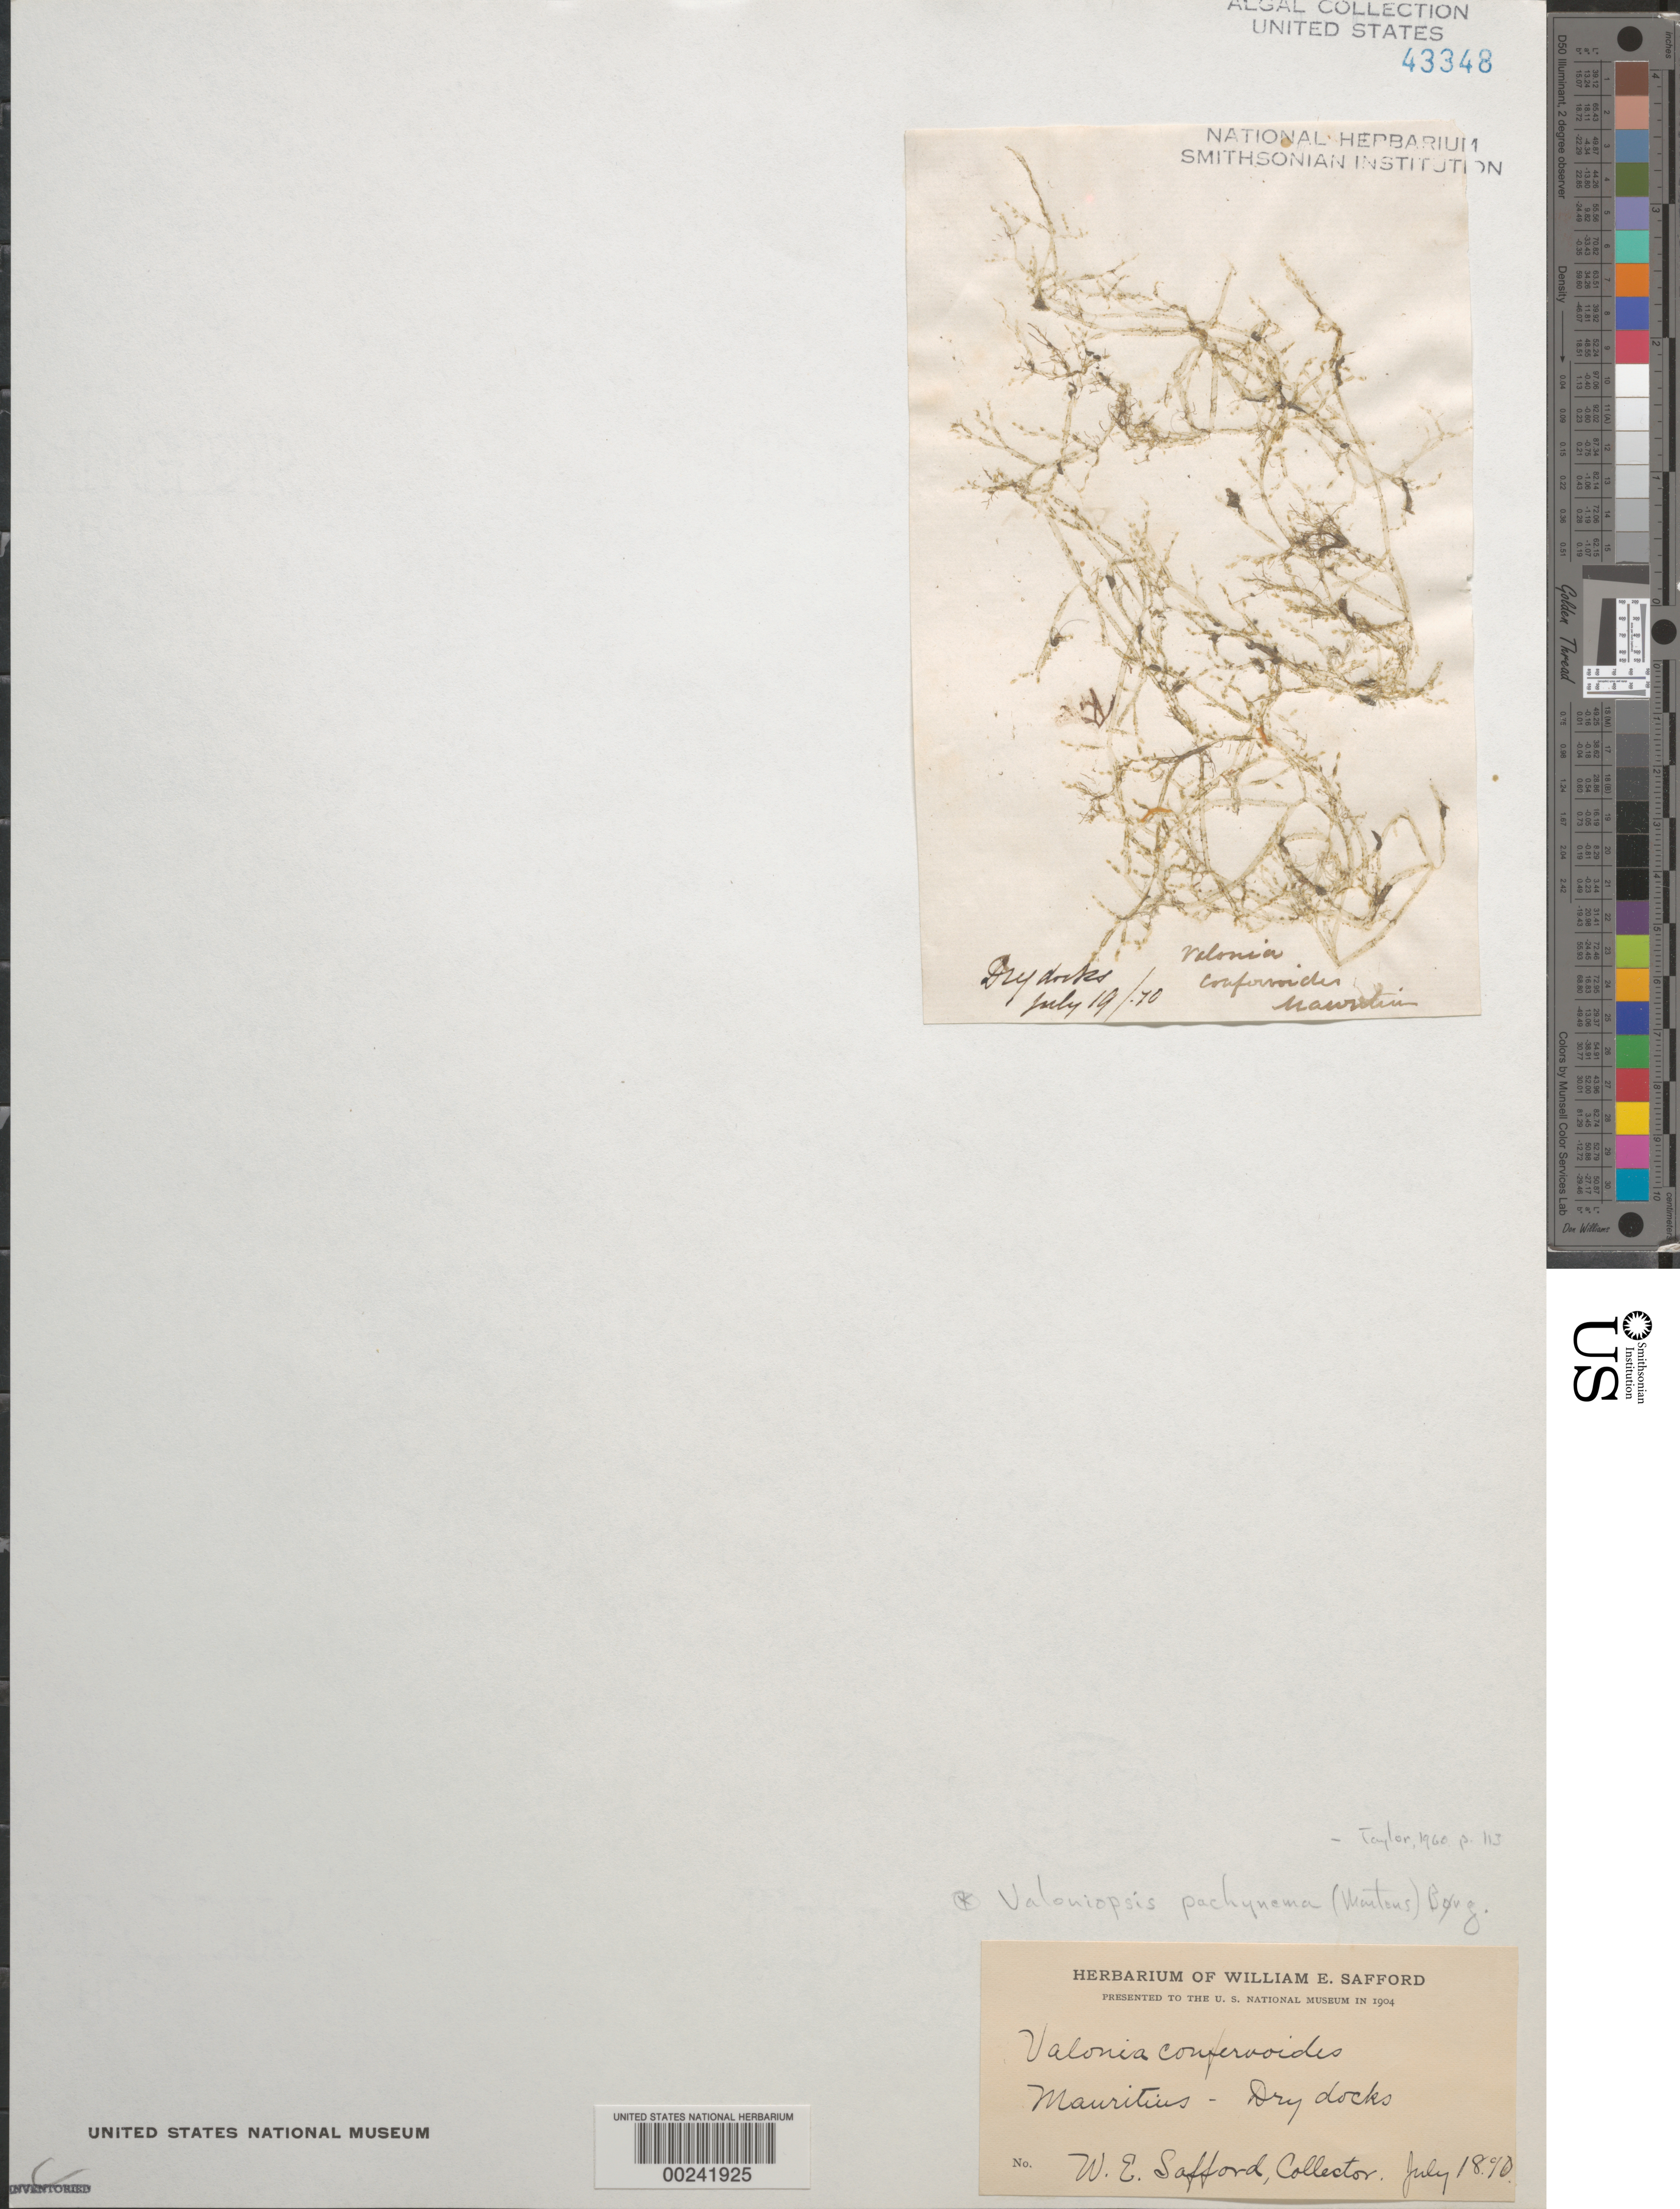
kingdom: Plantae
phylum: Chlorophyta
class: Ulvophyceae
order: Siphonocladales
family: Valoniaceae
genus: Valoniopsis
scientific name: Valoniopsis pachynema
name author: (G. Martens) Børgesen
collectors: W. E. Safford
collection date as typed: Jul 1890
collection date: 1890-07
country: Mauritius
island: Mauritius Island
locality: Dry docks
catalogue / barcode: US 43348